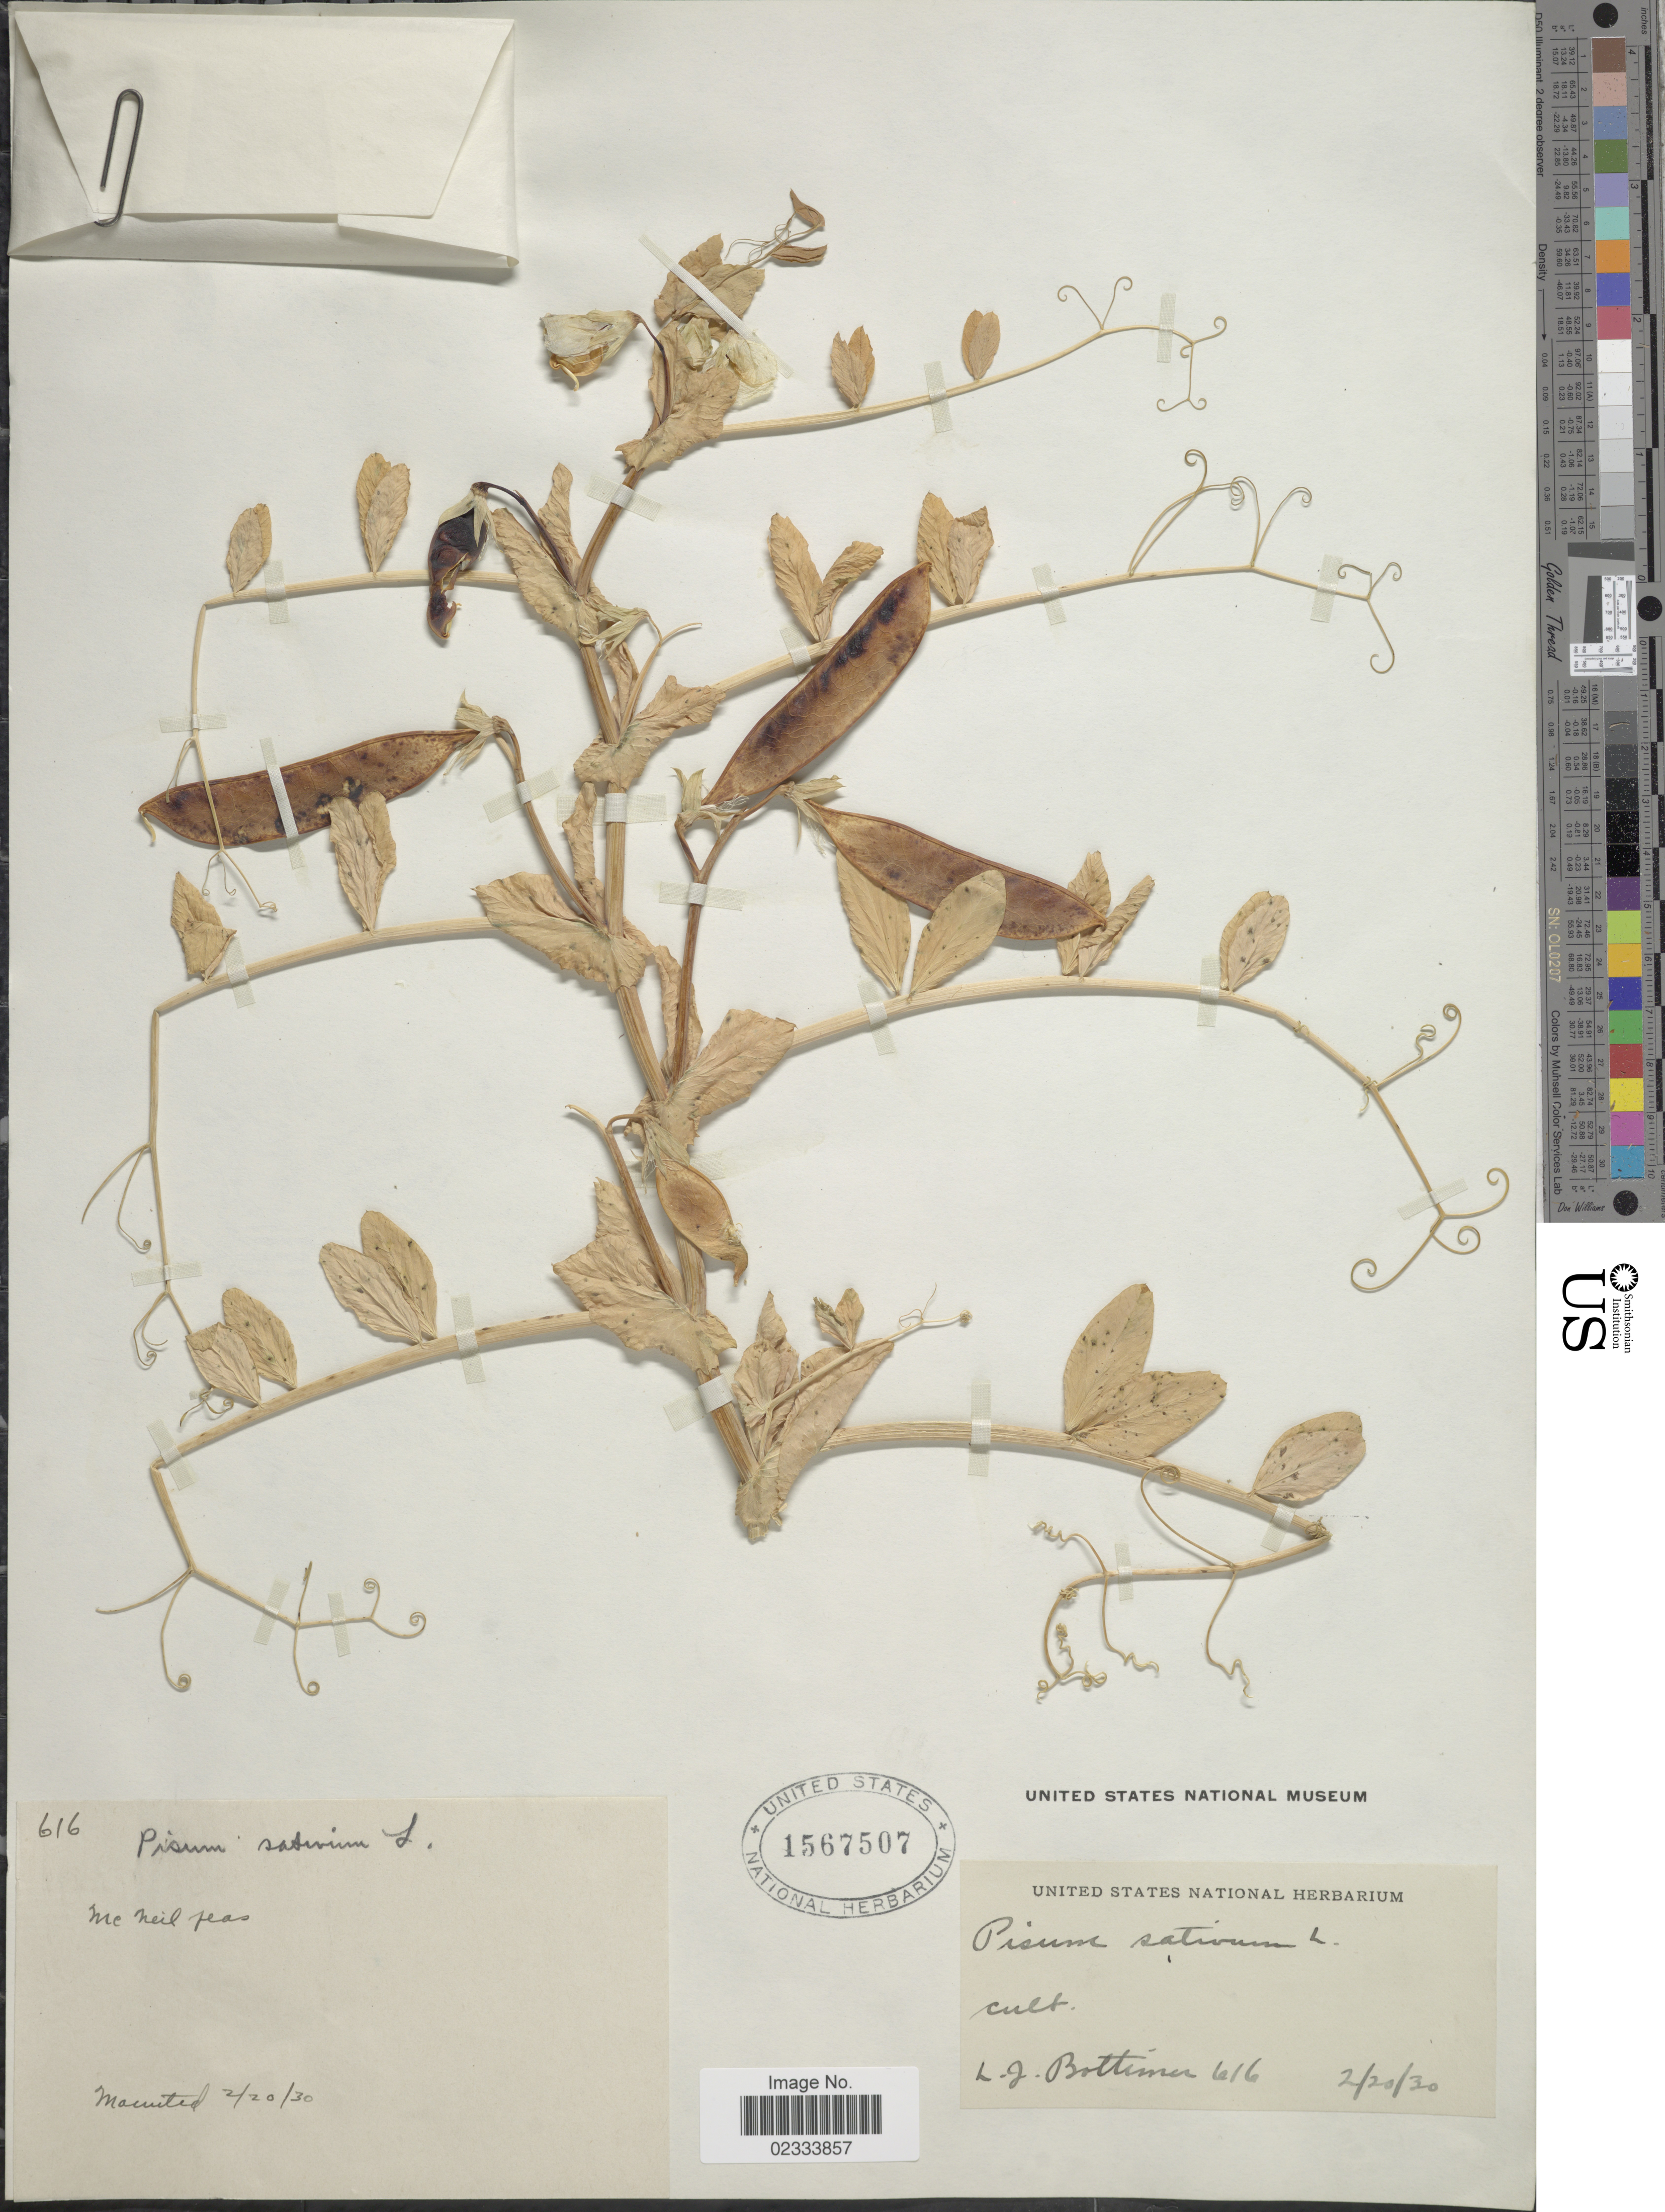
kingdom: Plantae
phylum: Tracheophyta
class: Magnoliopsida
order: Fabales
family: Fabaceae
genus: Pisum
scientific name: Pisum sativum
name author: L.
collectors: L. Bottimer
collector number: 616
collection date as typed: Transcribed d/m/y: 20/2/30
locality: McNeil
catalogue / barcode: US 1567507